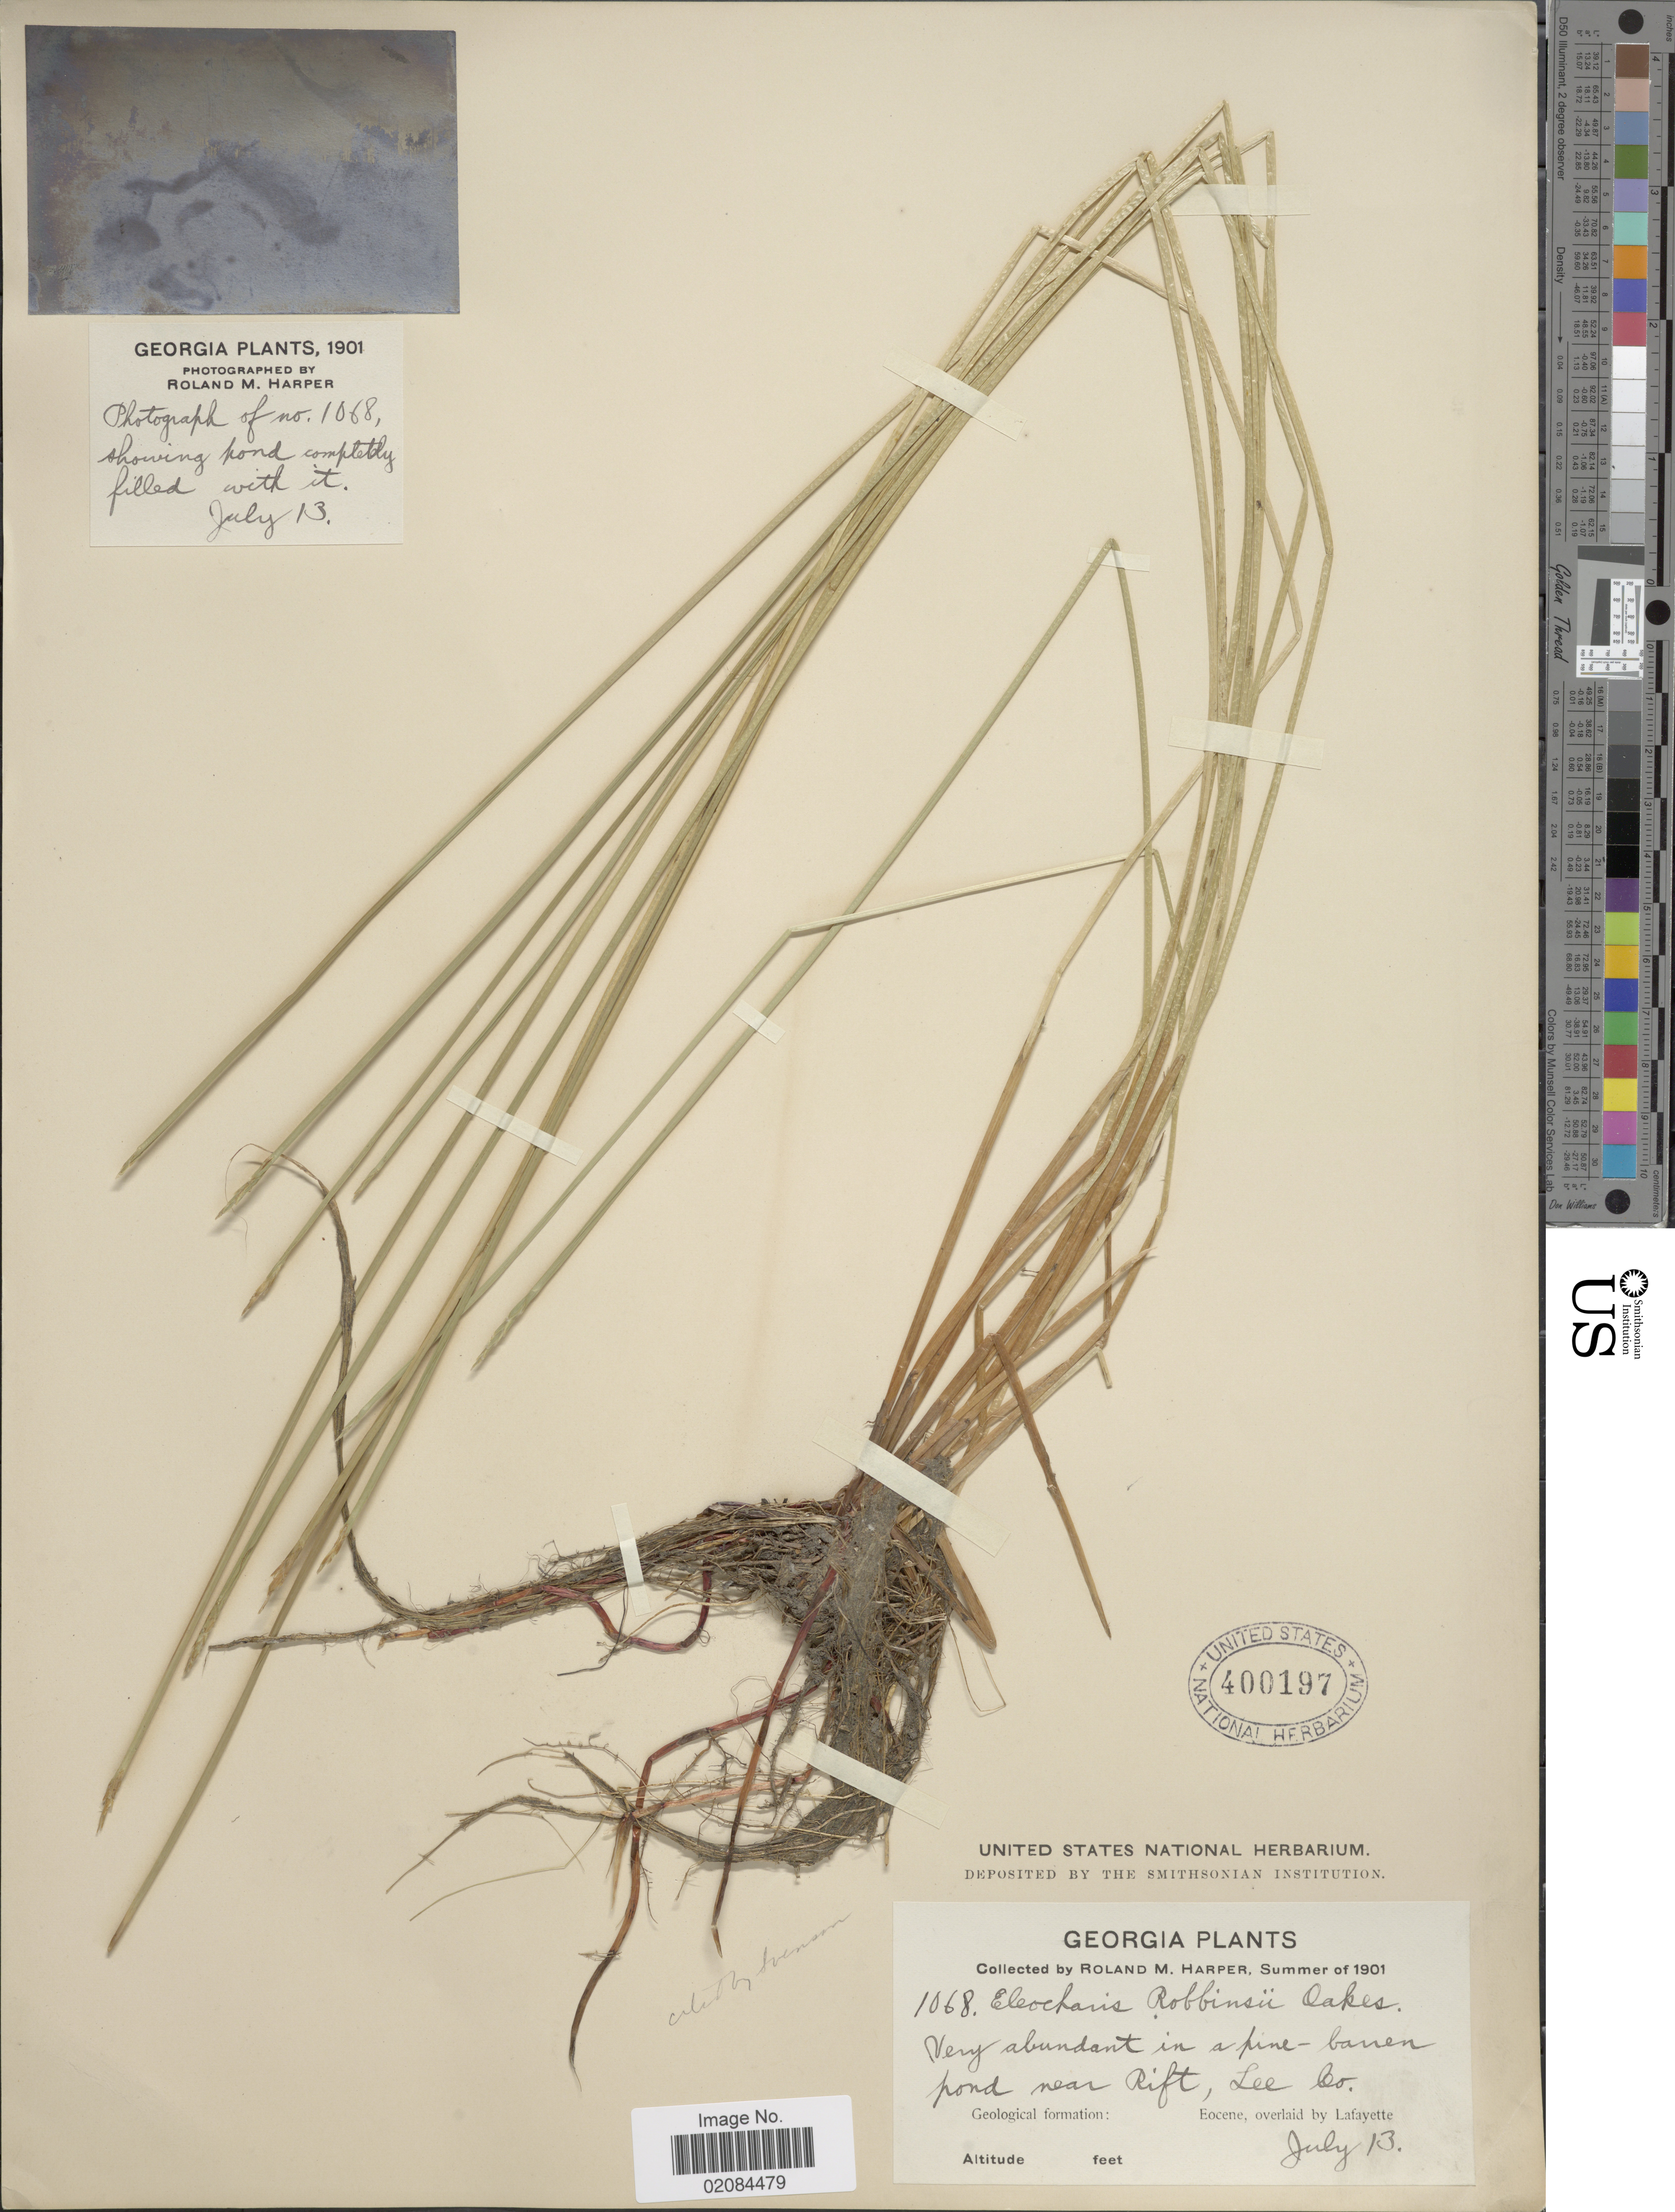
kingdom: Plantae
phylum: Tracheophyta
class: Liliopsida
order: Poales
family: Cyperaceae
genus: Eleocharis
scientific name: Eleocharis robbinsii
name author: Oakes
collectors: R. M. Harper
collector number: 1068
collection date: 1901-07-13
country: United States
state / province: Georgia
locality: Pond near Rift, Lee Co. Eocene, overlaid by Lafayette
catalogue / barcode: US 400197